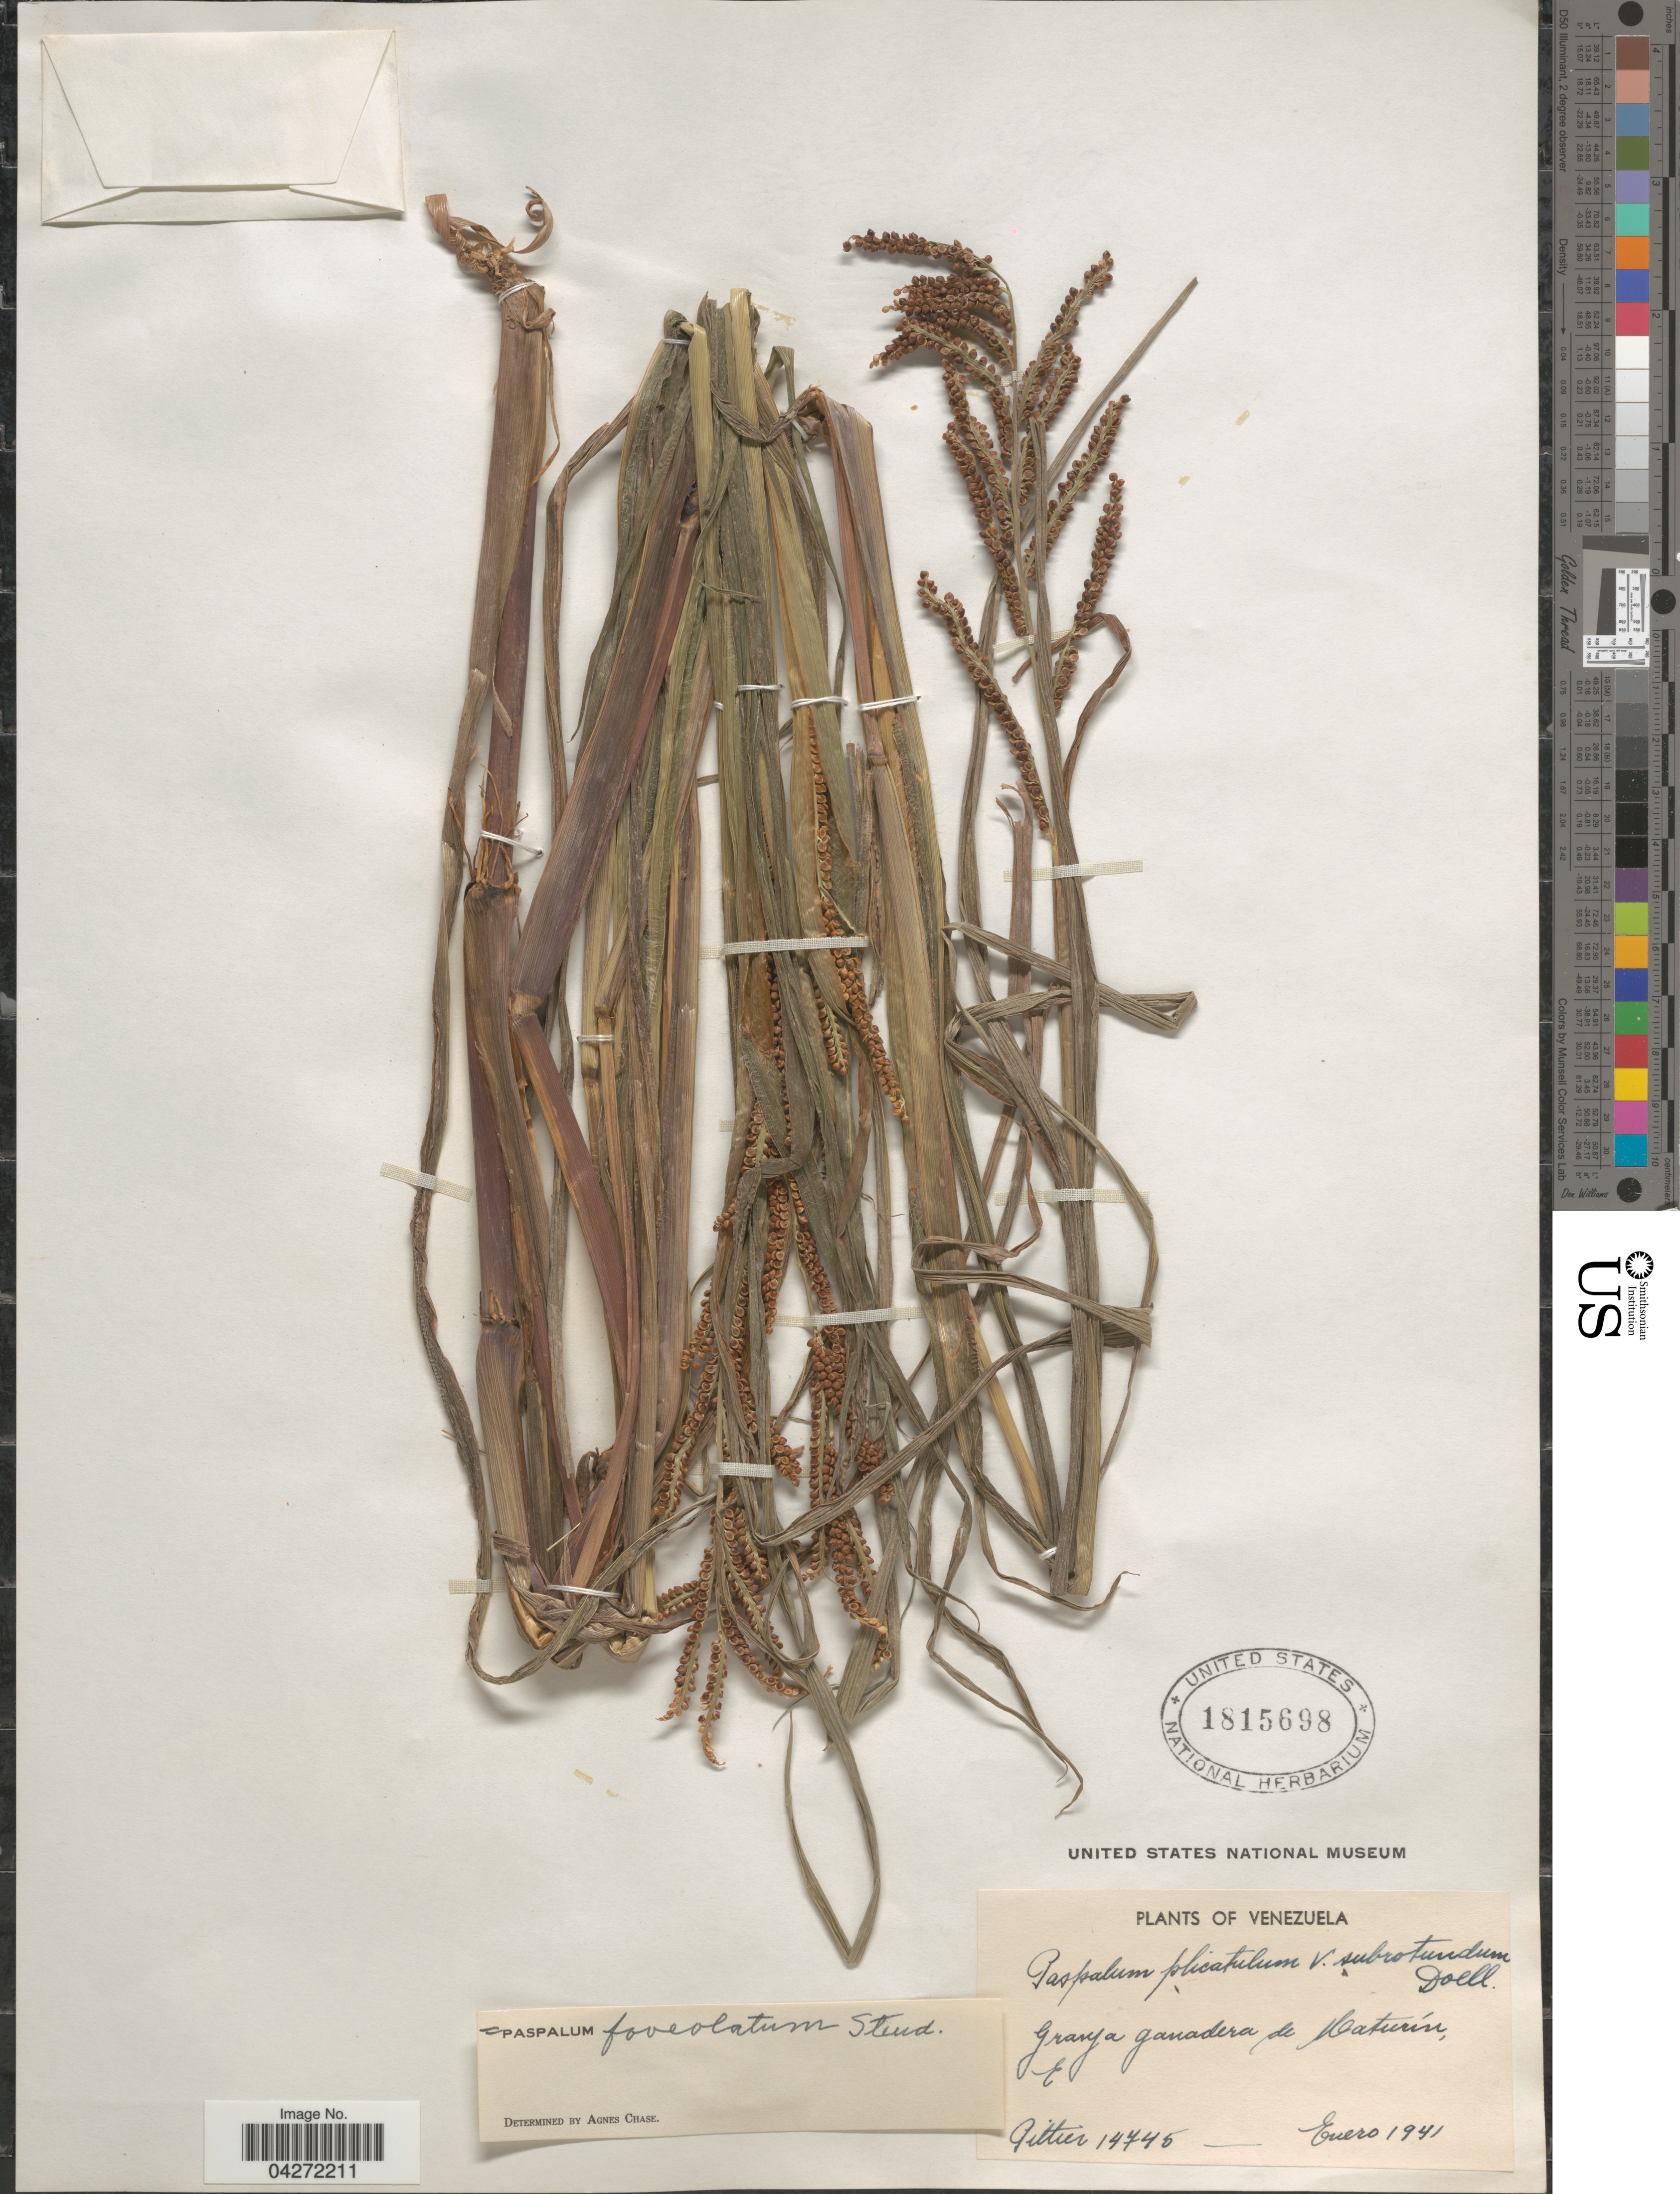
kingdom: Plantae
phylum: Tracheophyta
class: Liliopsida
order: Poales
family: Poaceae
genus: Paspalum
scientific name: Paspalum melanospermum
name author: Desv. ex Poir.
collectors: Pittier, --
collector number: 14745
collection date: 1941-01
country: Venezuela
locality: Granja ganadera de Maturín, E.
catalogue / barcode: US 1815698